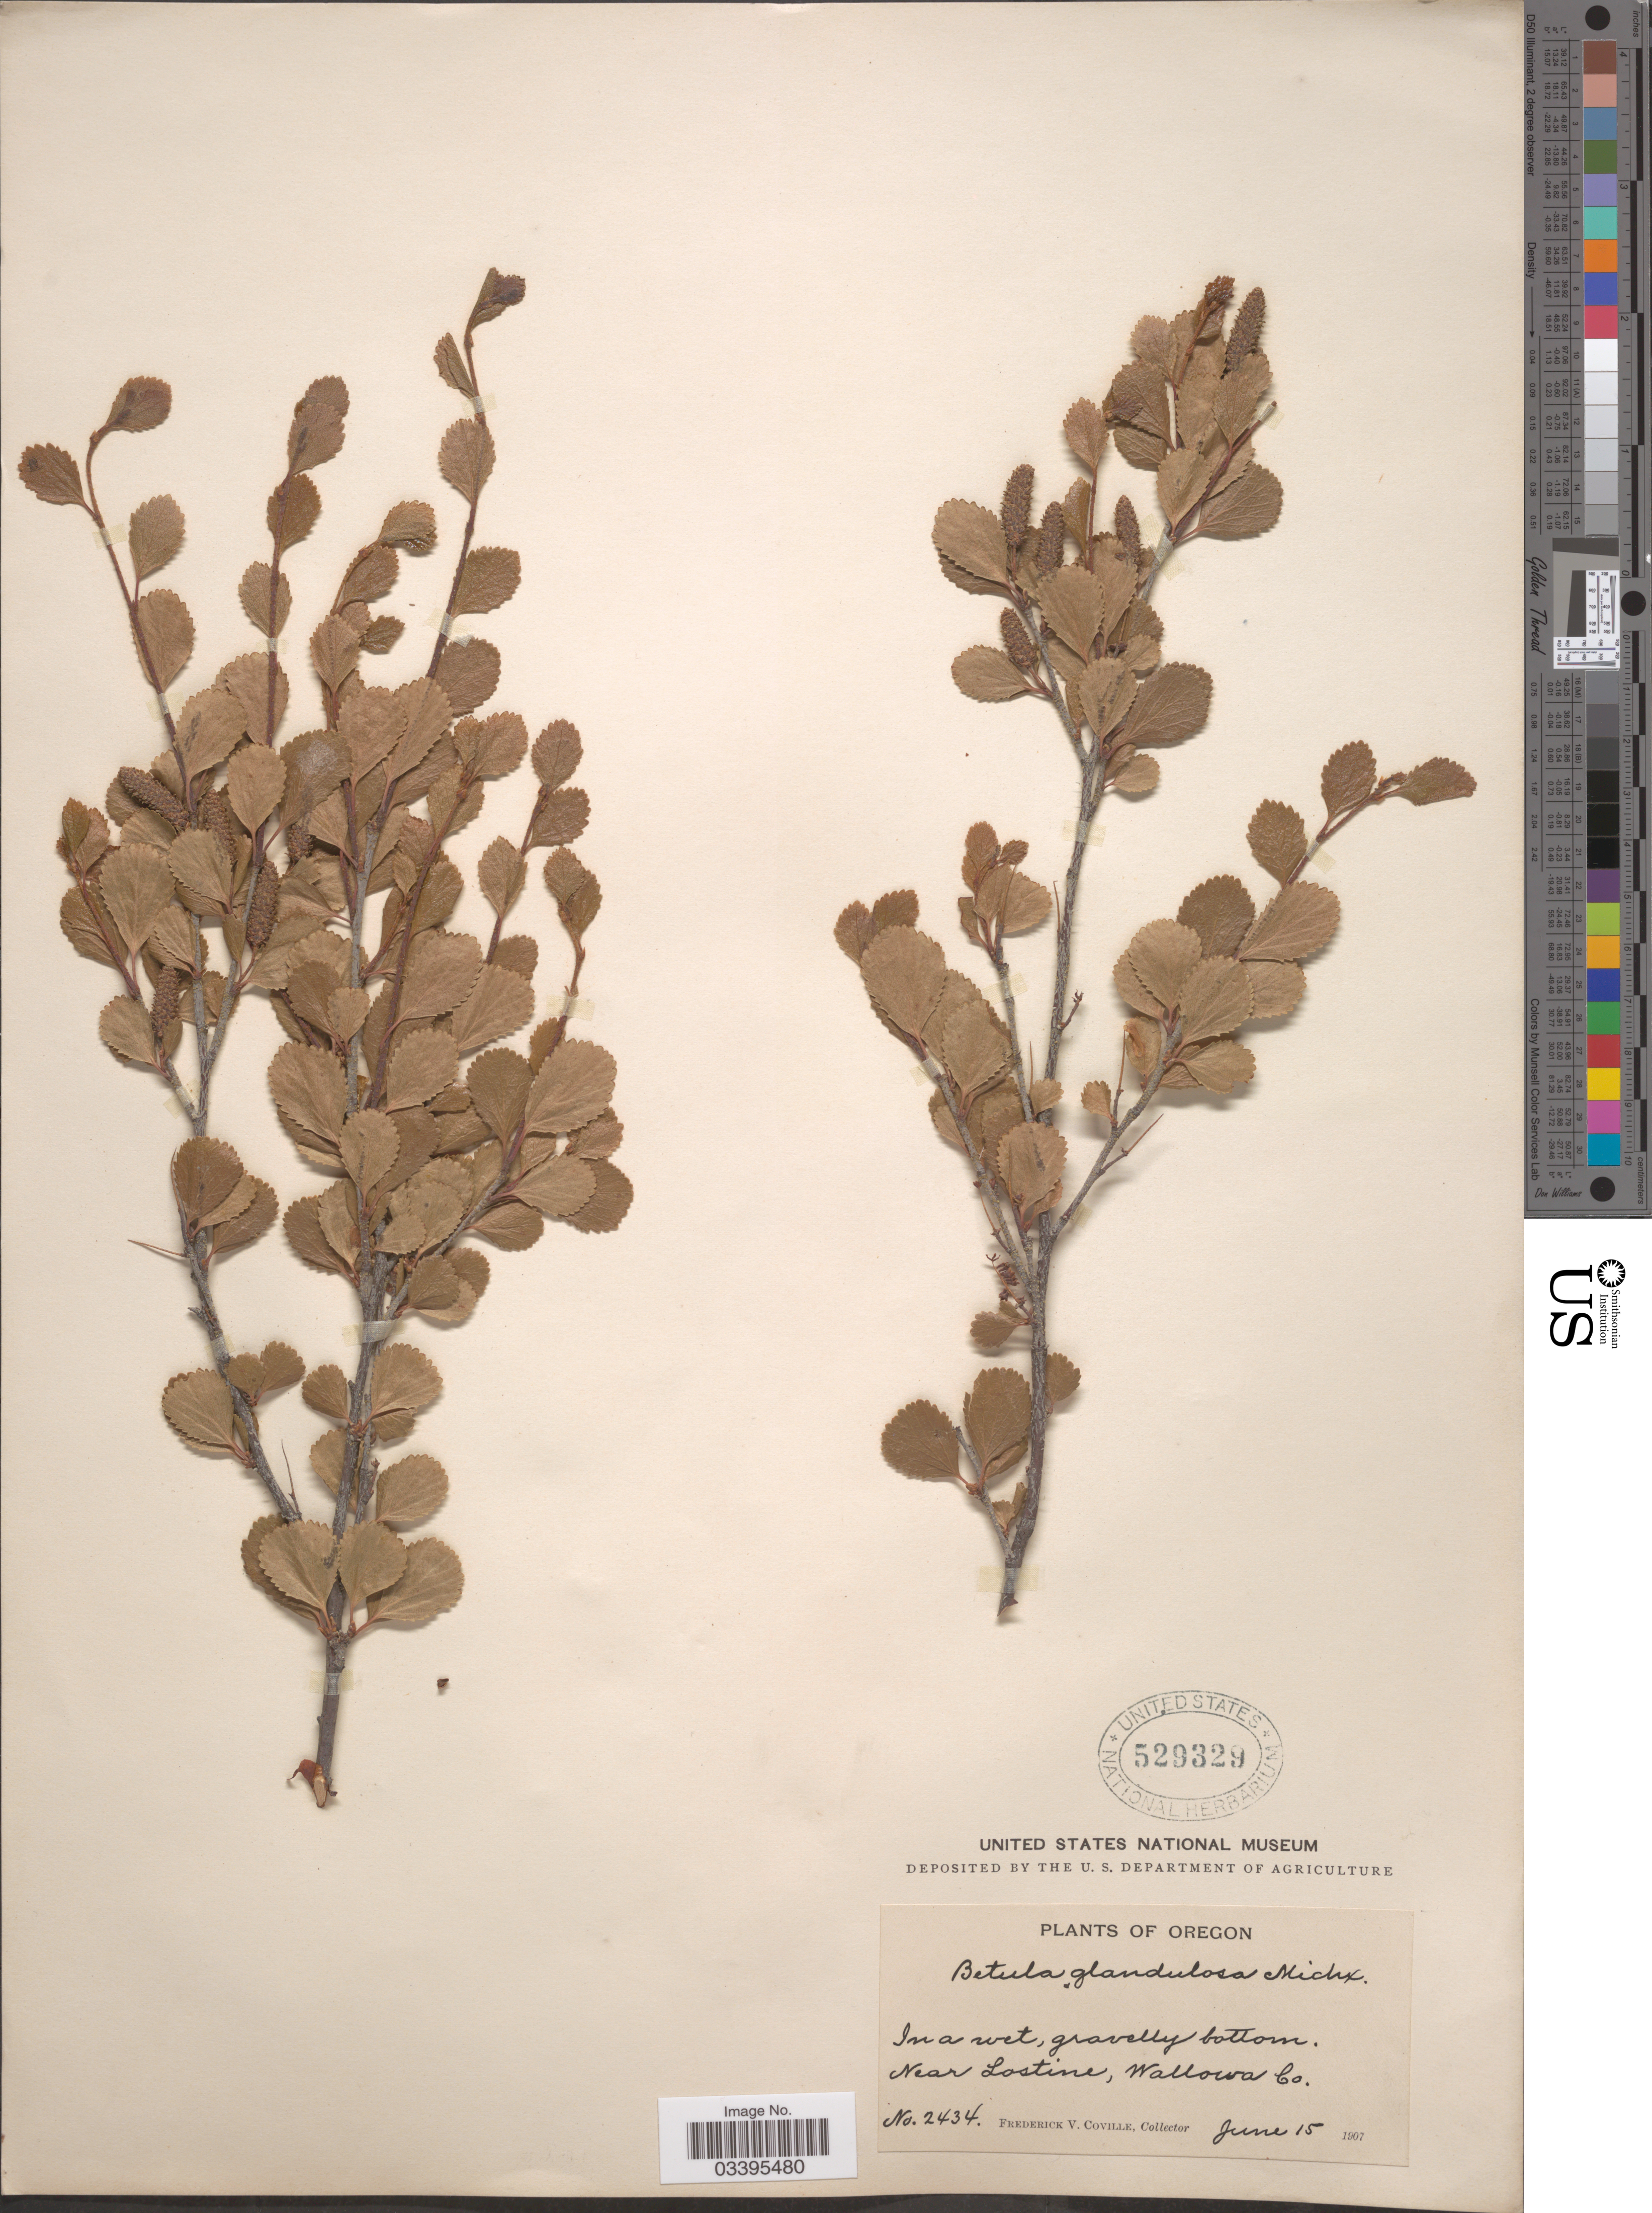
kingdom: Plantae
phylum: Tracheophyta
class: Magnoliopsida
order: Fagales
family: Betulaceae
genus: Betula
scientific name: Betula glandulosa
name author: Michx.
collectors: F. V. Coville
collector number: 2434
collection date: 1907-06-15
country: United States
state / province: Oregon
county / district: Wallowa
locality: Near Lostine, Wallowa Co.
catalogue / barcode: US 529329